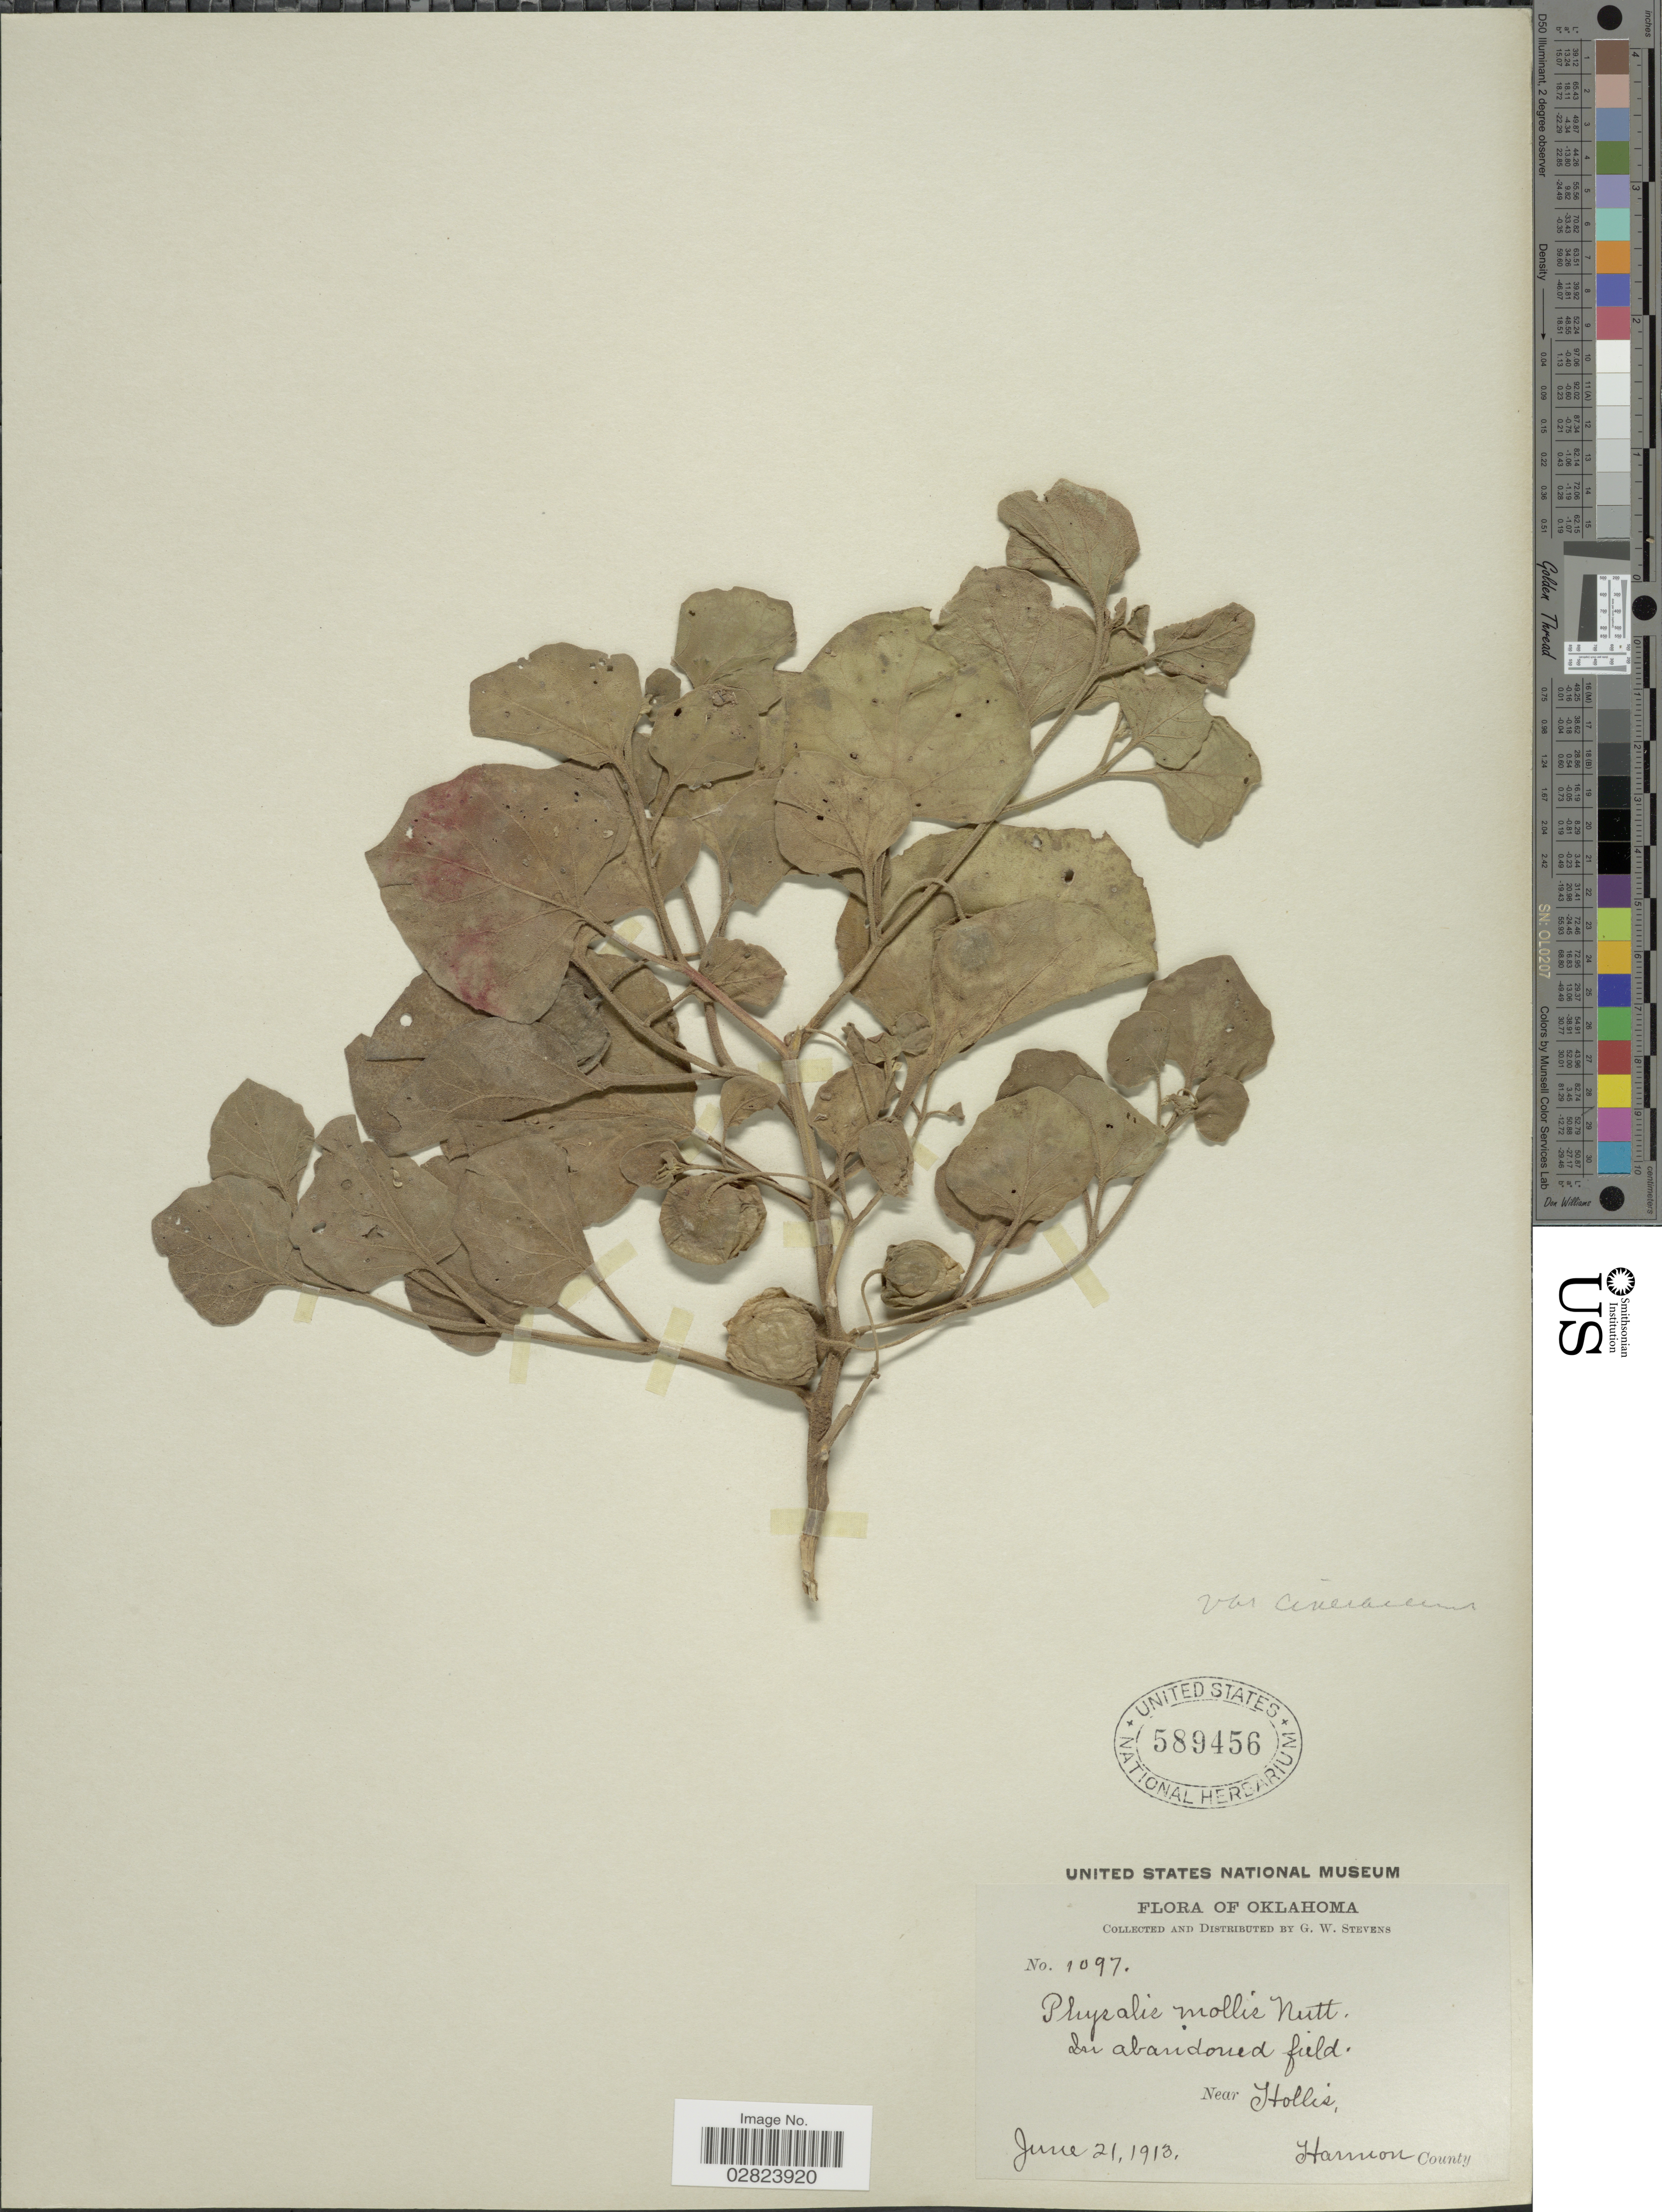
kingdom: Plantae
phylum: Tracheophyta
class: Magnoliopsida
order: Solanales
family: Solanaceae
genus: Physalis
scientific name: Physalis mollis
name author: Nutt.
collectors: G. W. Stevens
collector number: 1097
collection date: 1913-06-21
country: United States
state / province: Oklahoma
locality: Near Hollis. Harmon County.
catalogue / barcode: US 589456